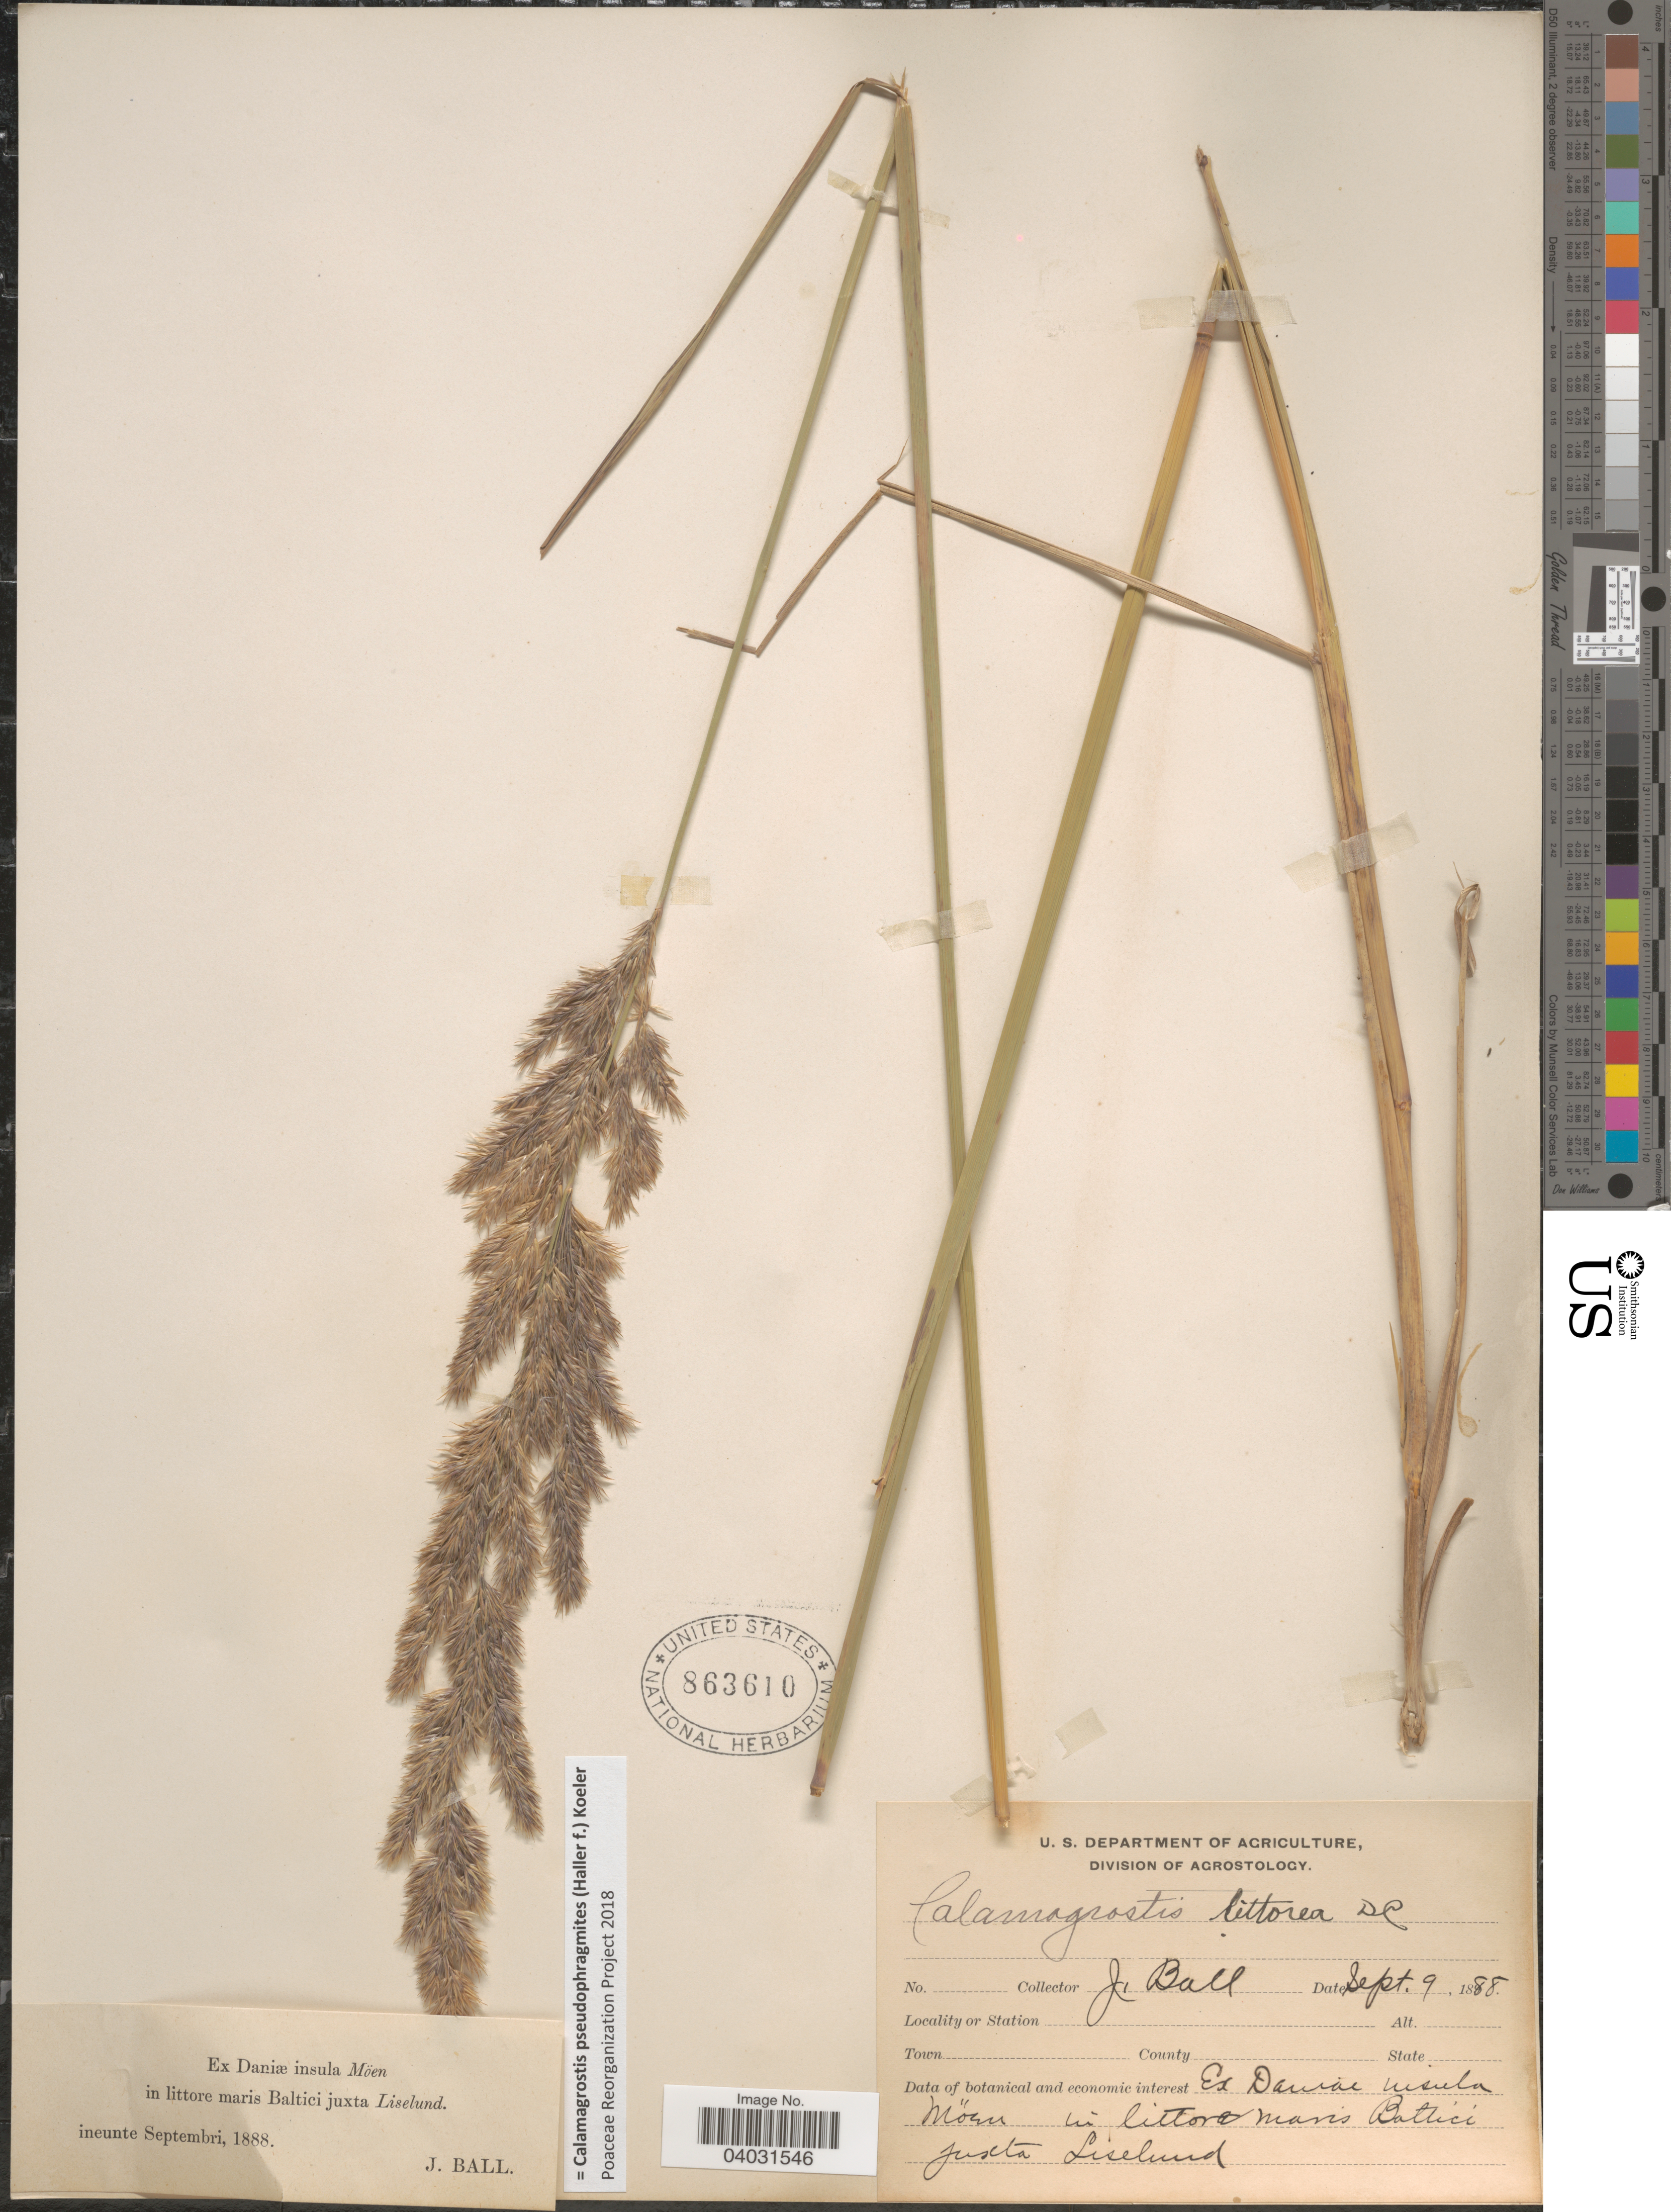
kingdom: Plantae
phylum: Tracheophyta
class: Liliopsida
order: Poales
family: Poaceae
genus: Calamagrostis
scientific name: Calamagrostis pseudophragmites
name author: (Haller f.) Koeler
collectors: J. Ball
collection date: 1888-09-09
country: Denmark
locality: Ex Daniæ insula Möen in littore maris Baltici juxta Liselund.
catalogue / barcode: US 863610